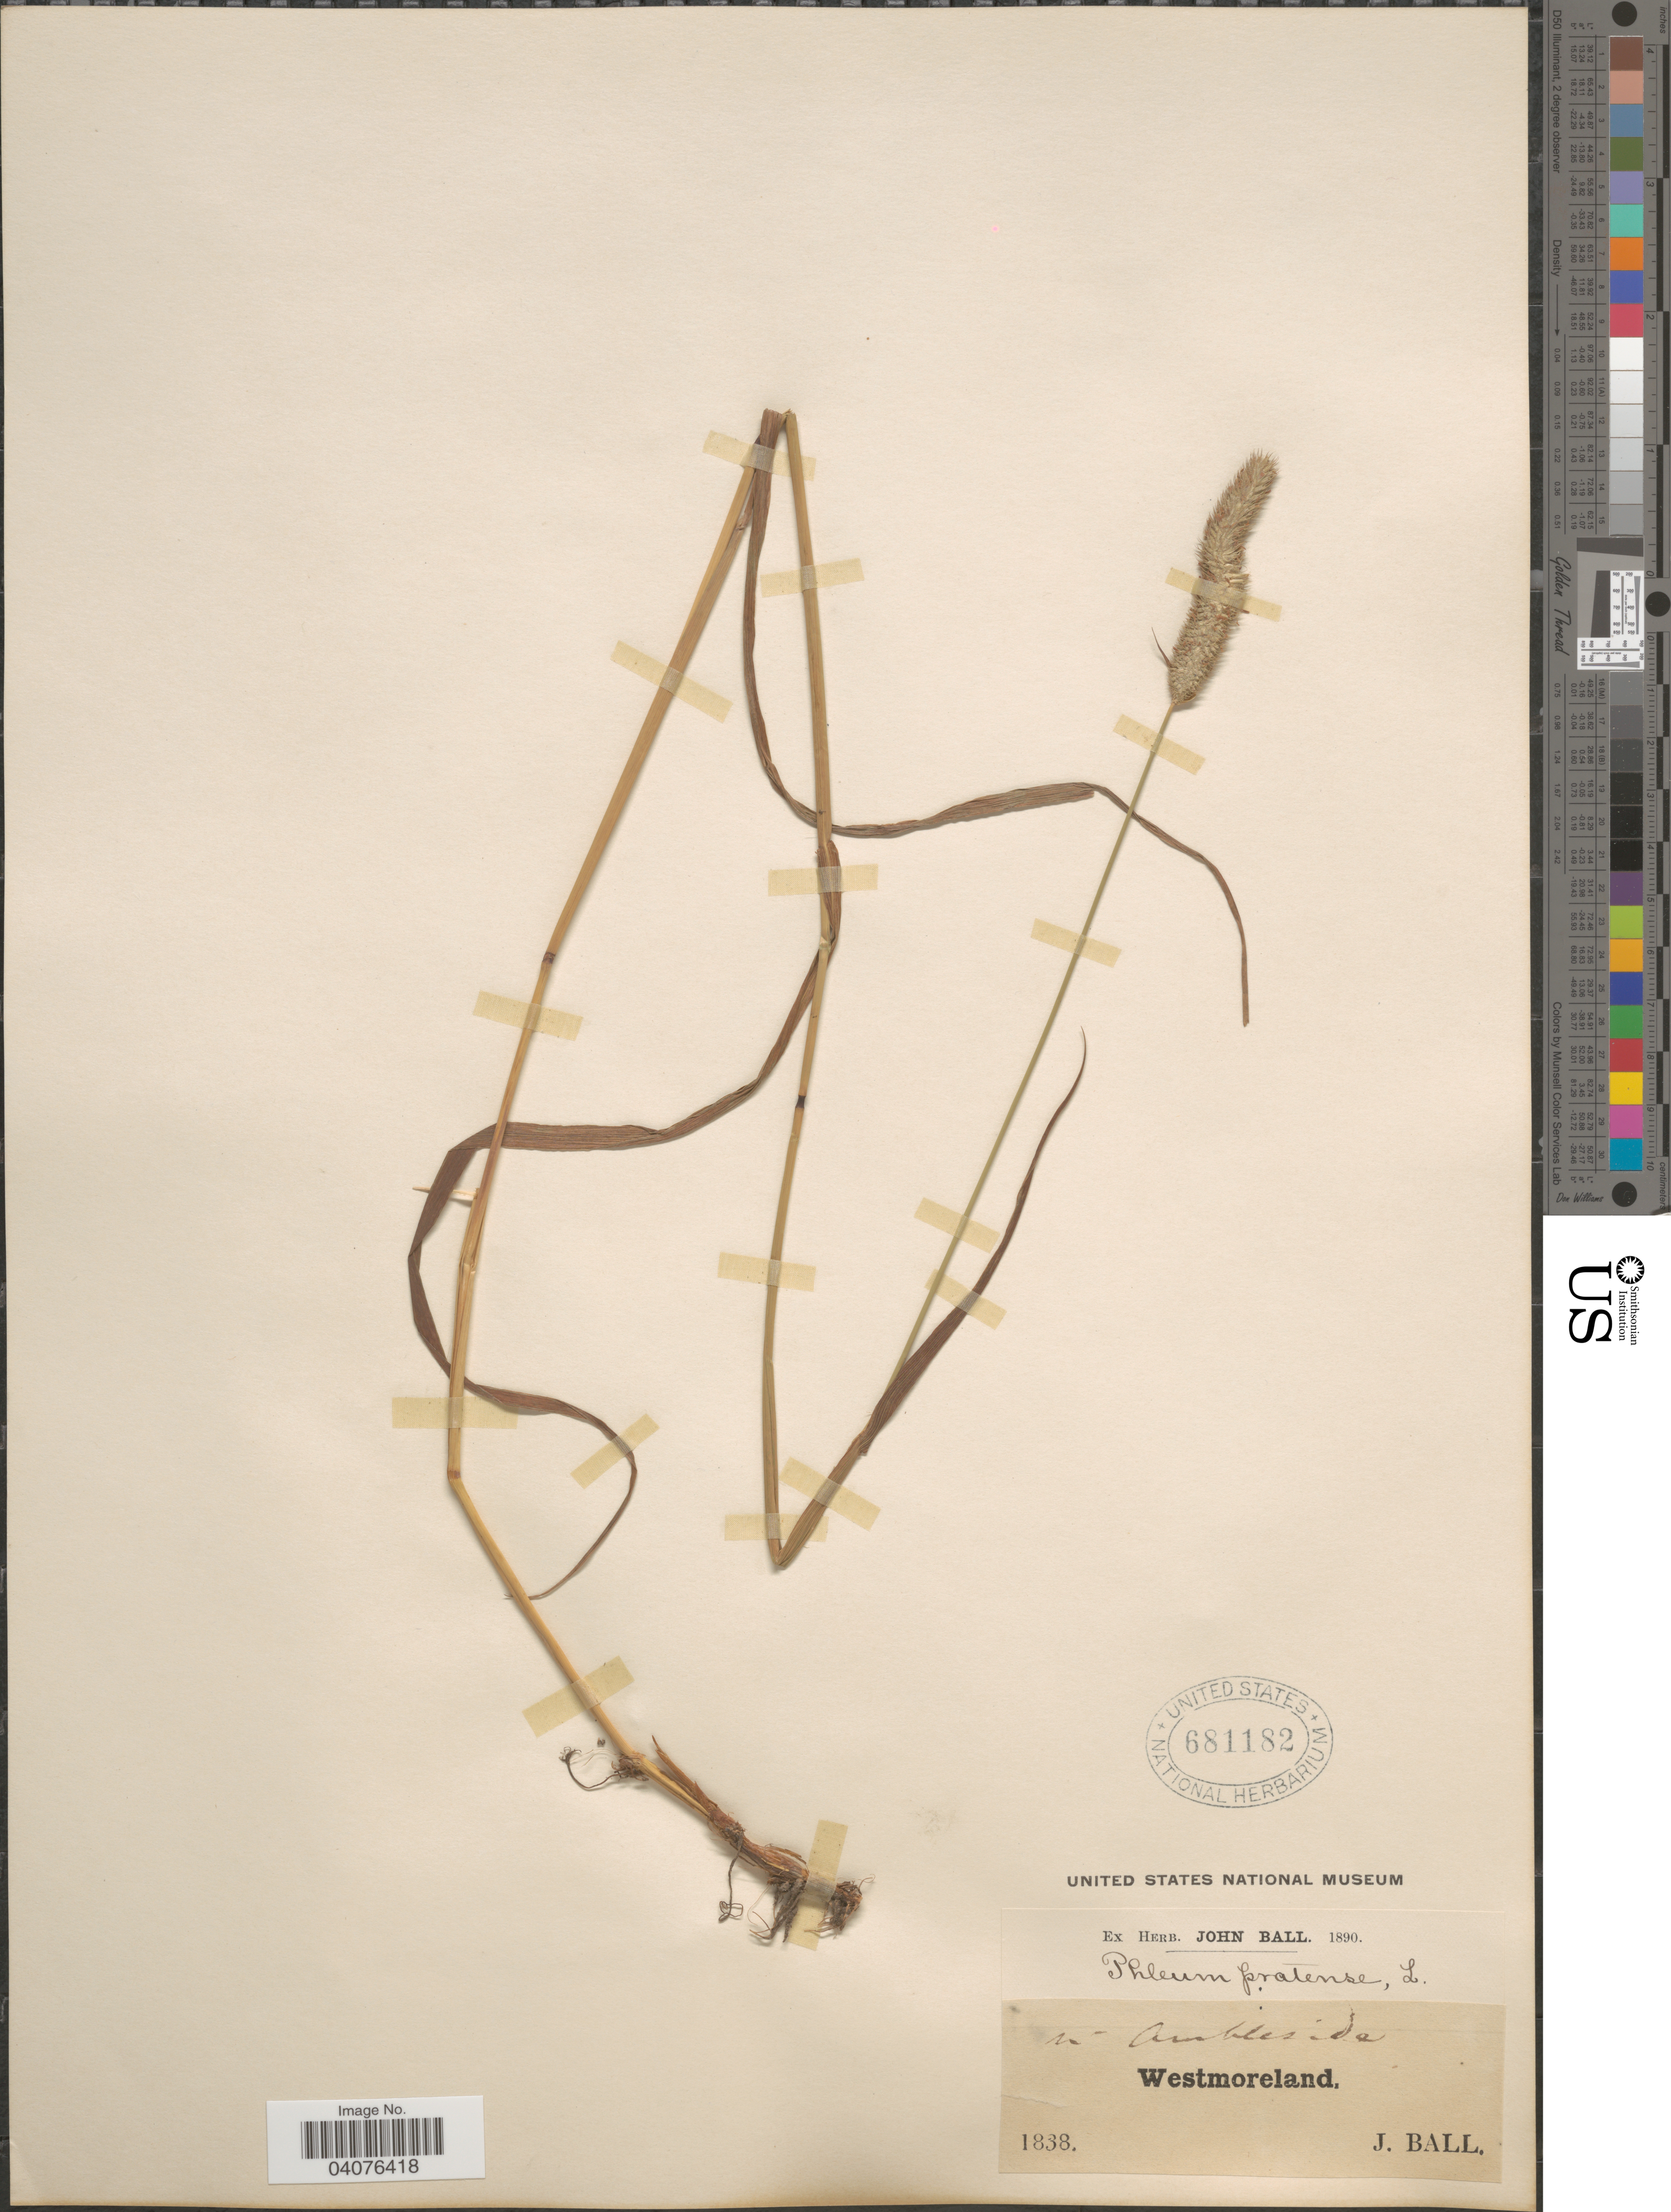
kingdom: Plantae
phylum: Tracheophyta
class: Liliopsida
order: Poales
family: Poaceae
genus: Phleum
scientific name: Phleum pratense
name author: L.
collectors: J. Ball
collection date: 1838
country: United Kingdom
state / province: England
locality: Westmoreland. In Ambleside.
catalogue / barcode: US 681182